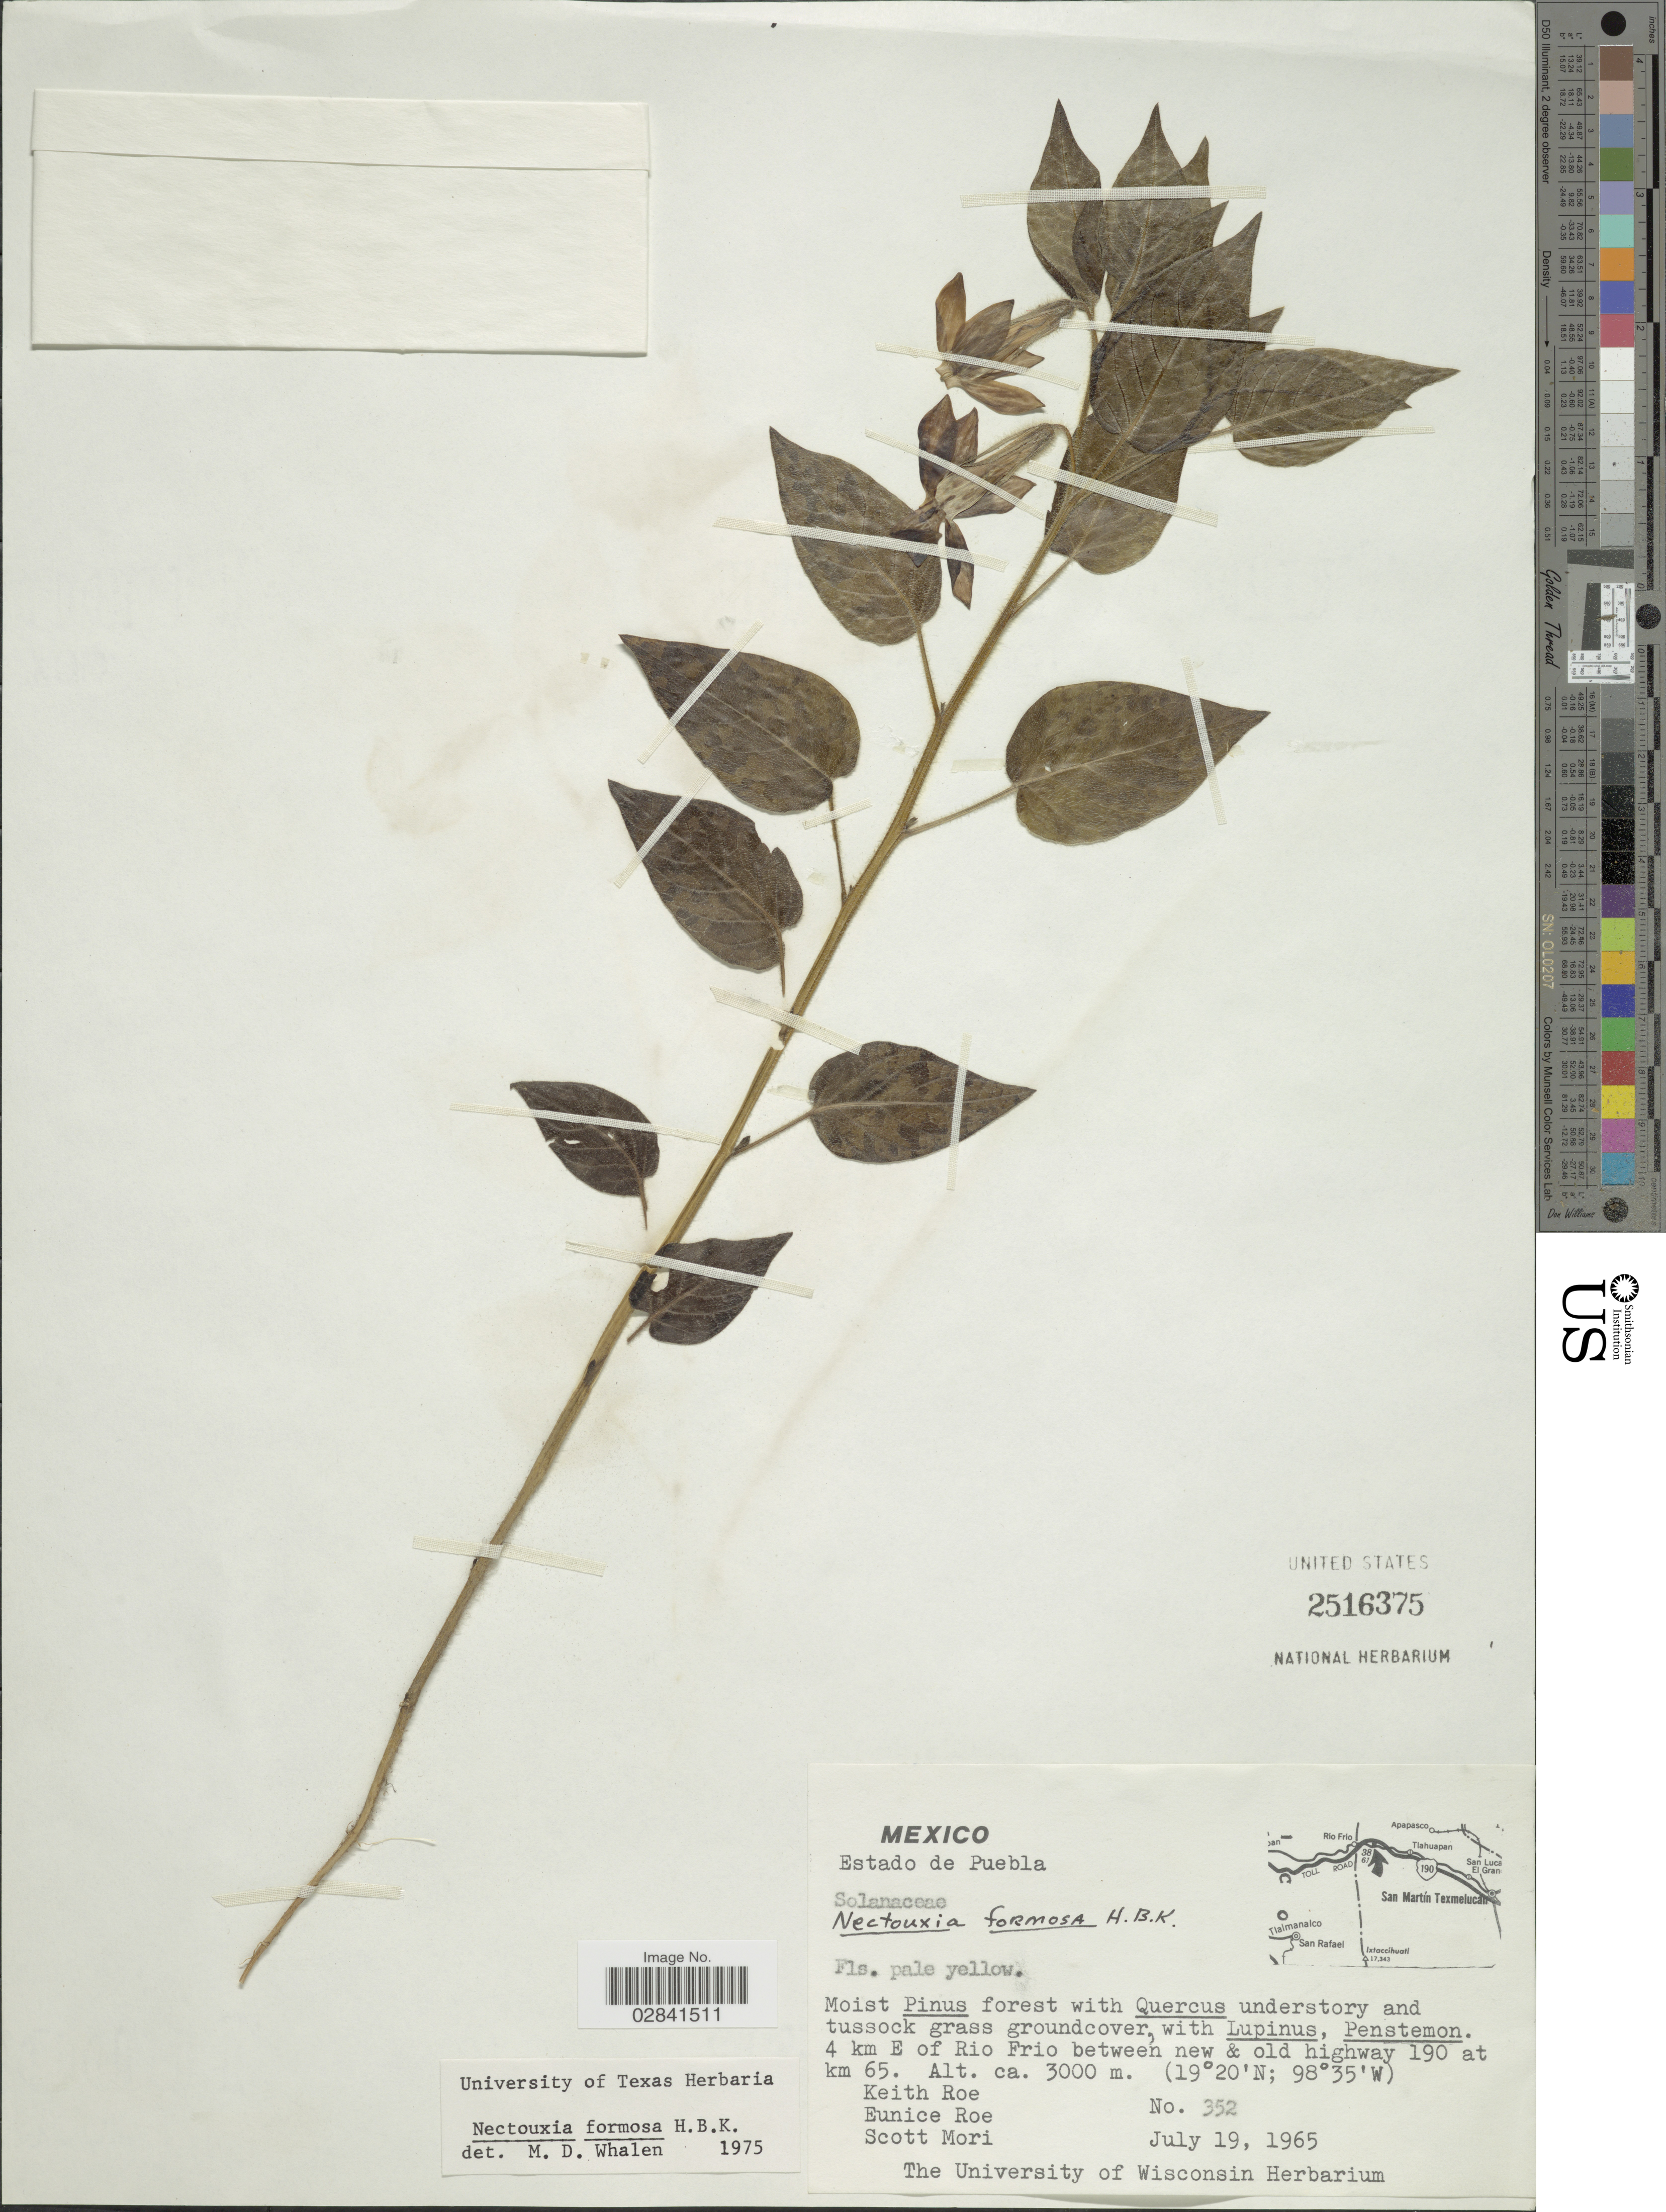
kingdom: Plantae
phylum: Tracheophyta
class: Magnoliopsida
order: Solanales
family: Solanaceae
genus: Nectouxia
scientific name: Nectouxia formosa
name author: Kunth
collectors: K. E. Roe, E. Roe & S. Mori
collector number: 352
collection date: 1965-07-19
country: Mexico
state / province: Puebla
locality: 4 km E of Rio Frio between new & old highway 190 at km 65.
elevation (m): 3000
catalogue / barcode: US 2516375